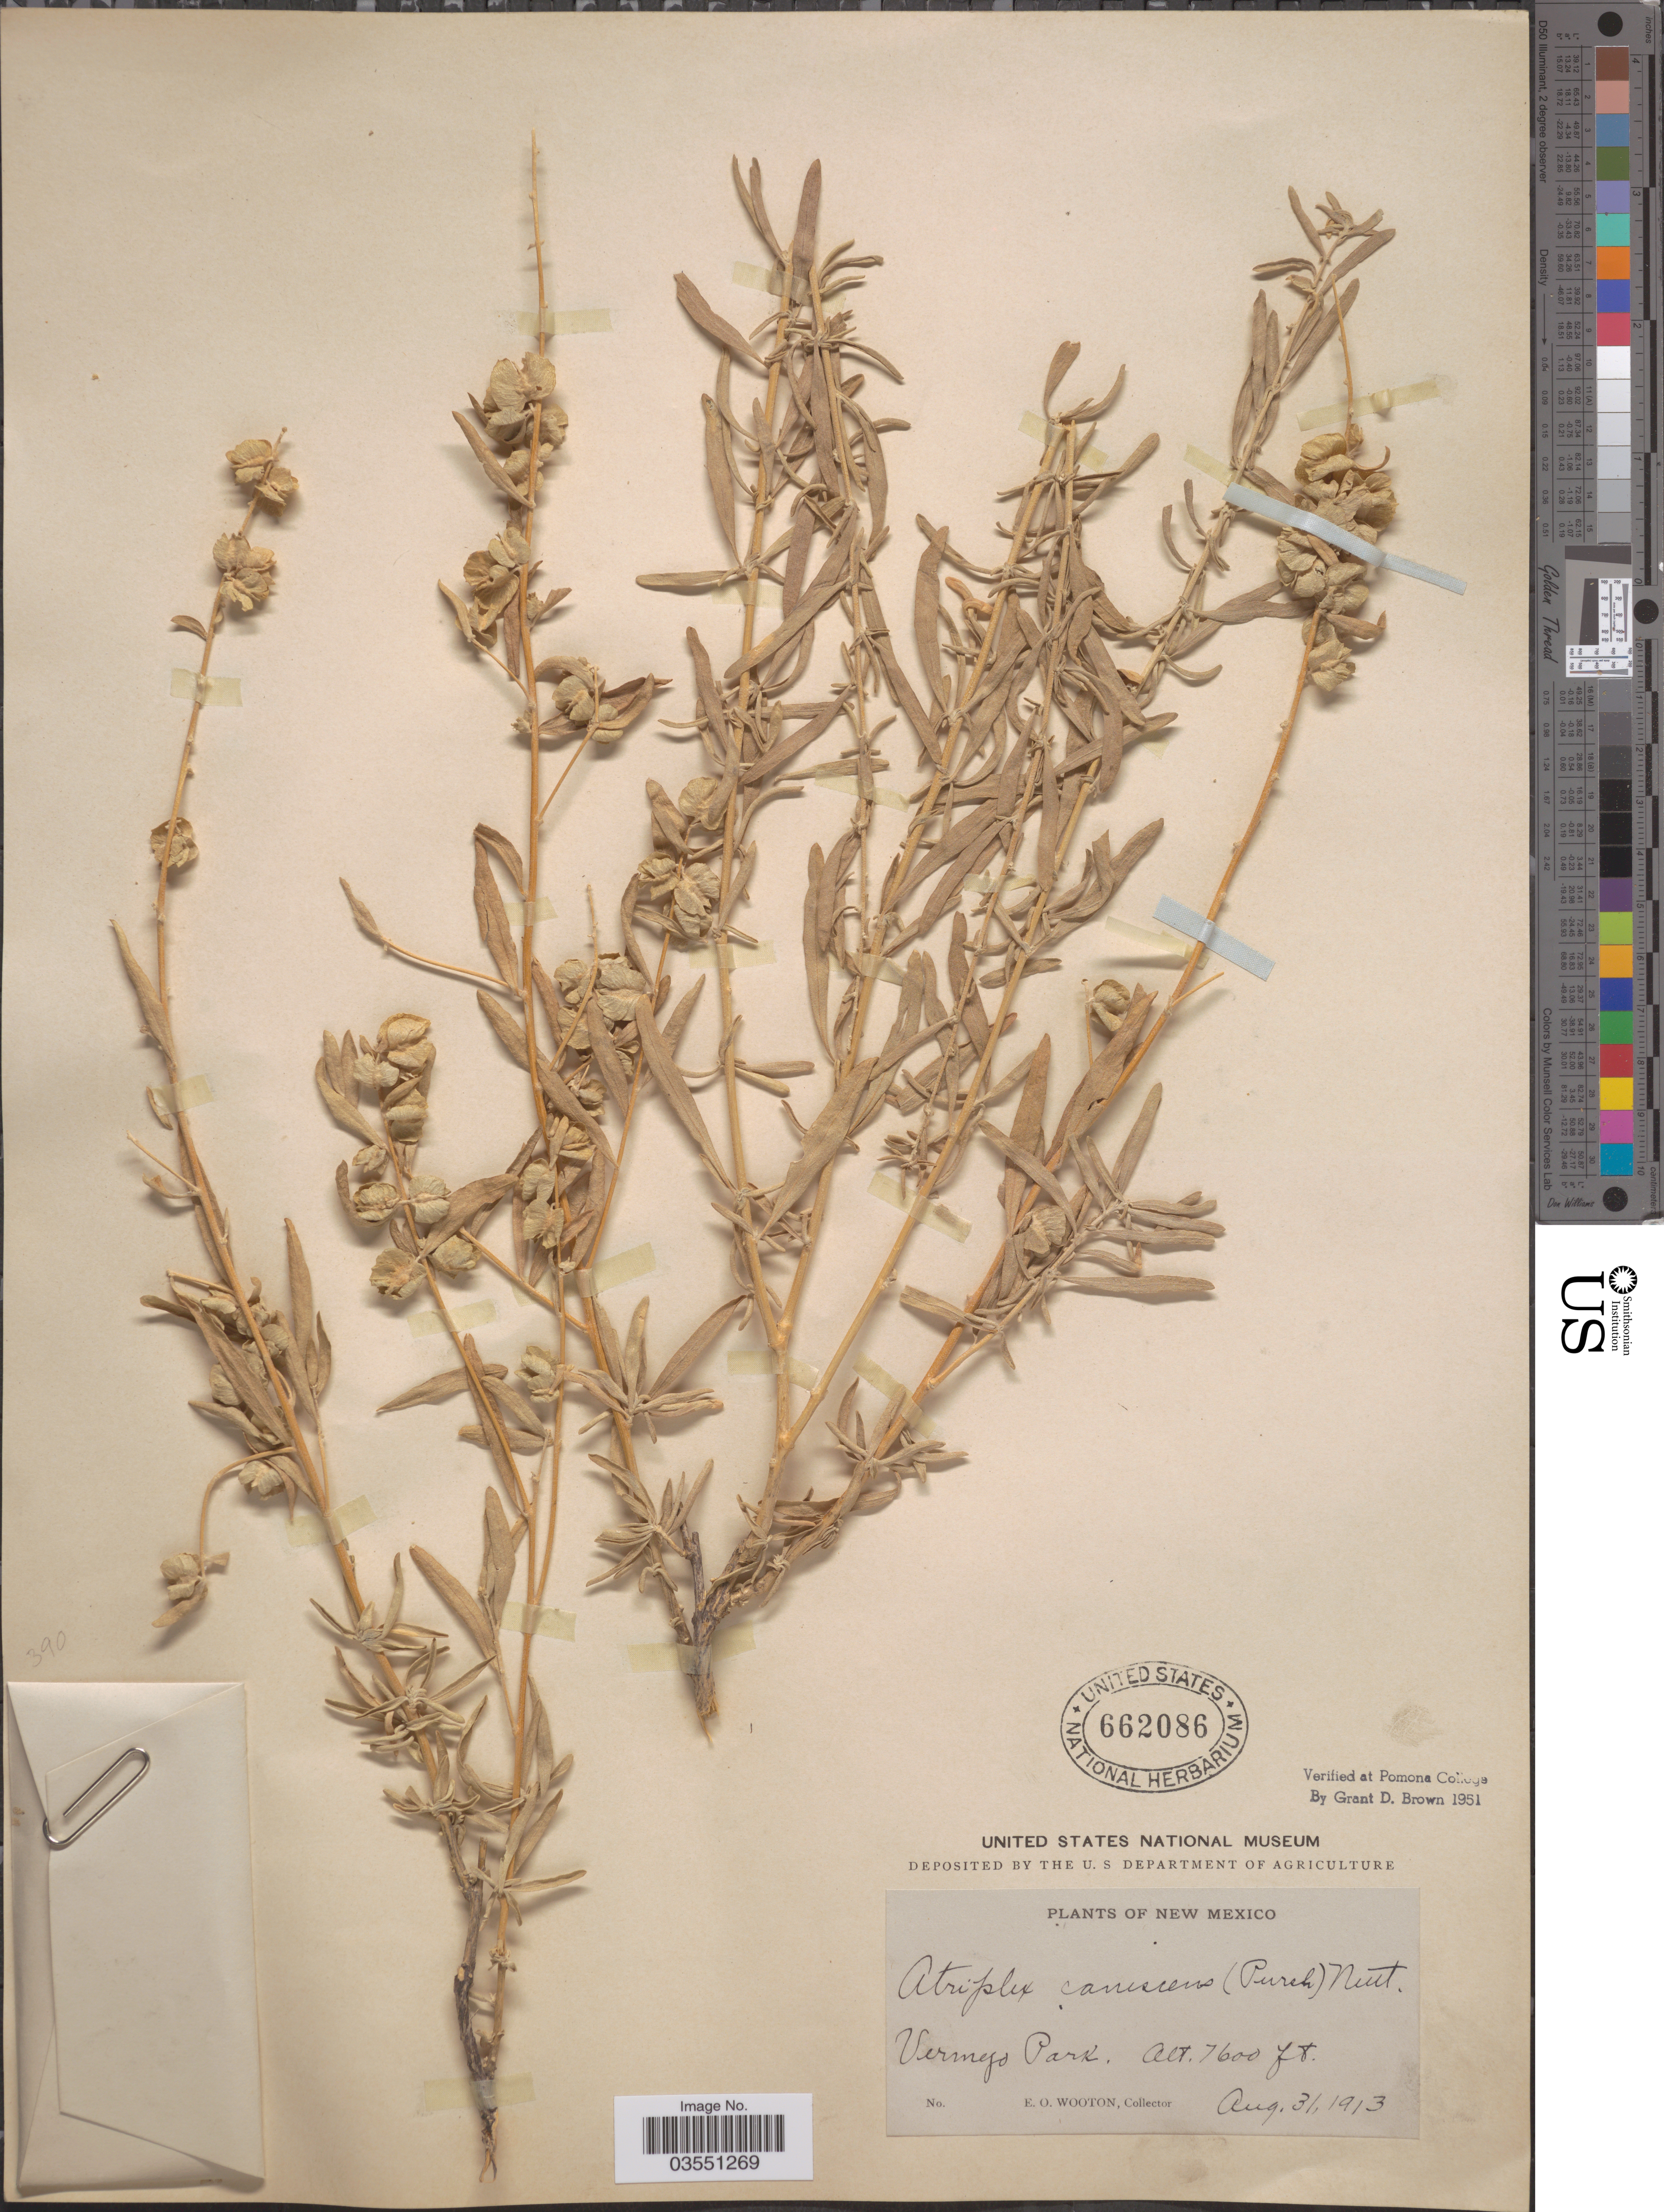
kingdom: Plantae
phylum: Tracheophyta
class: Magnoliopsida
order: Caryophyllales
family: Amaranthaceae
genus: Atriplex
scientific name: Atriplex canescens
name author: (Pursh) Nutt.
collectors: E. O. Wooton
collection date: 1913-08-31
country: United States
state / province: New Mexico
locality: Vermejo Park.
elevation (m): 2316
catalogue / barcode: US 662086